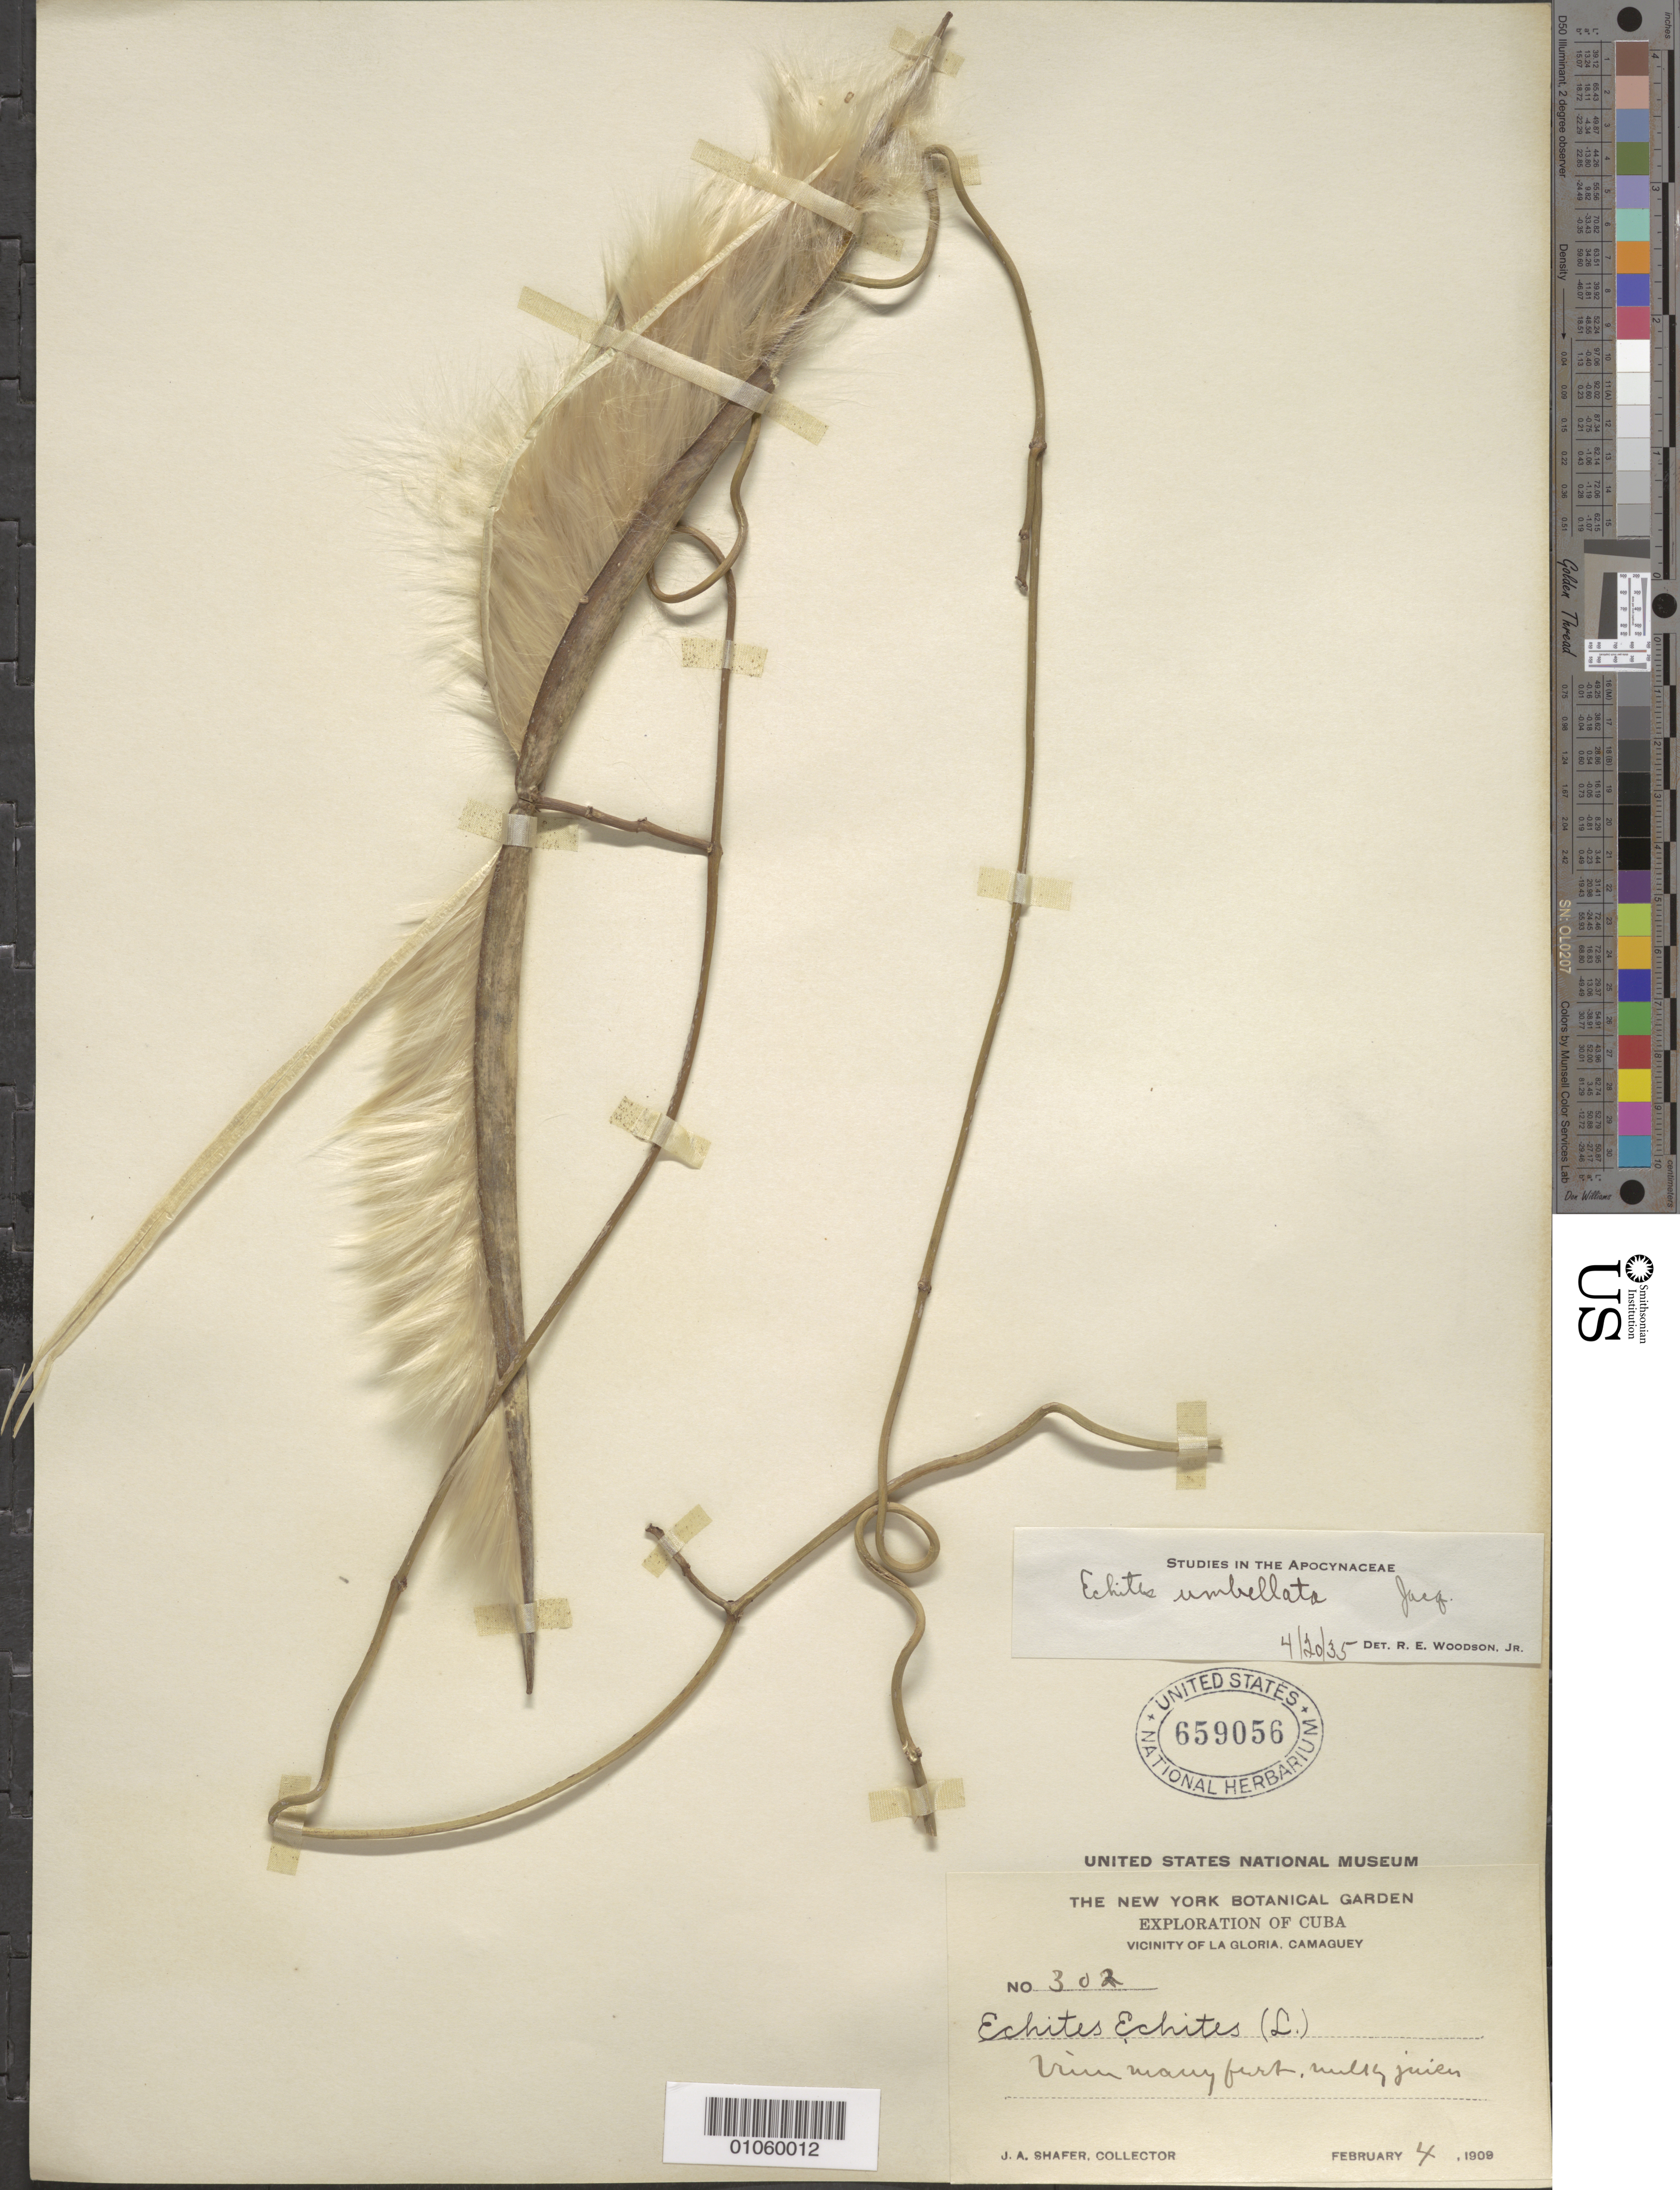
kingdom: Plantae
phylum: Tracheophyta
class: Magnoliopsida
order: Gentianales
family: Apocynaceae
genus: Echites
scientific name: Echites umbellatus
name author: Jacq.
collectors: J. A. Shafer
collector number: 302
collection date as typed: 04 Feb 1909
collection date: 1909-02-04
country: Cuba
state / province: Camagüey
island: Cuba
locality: Vicinity of La Gloria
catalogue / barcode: US 659056